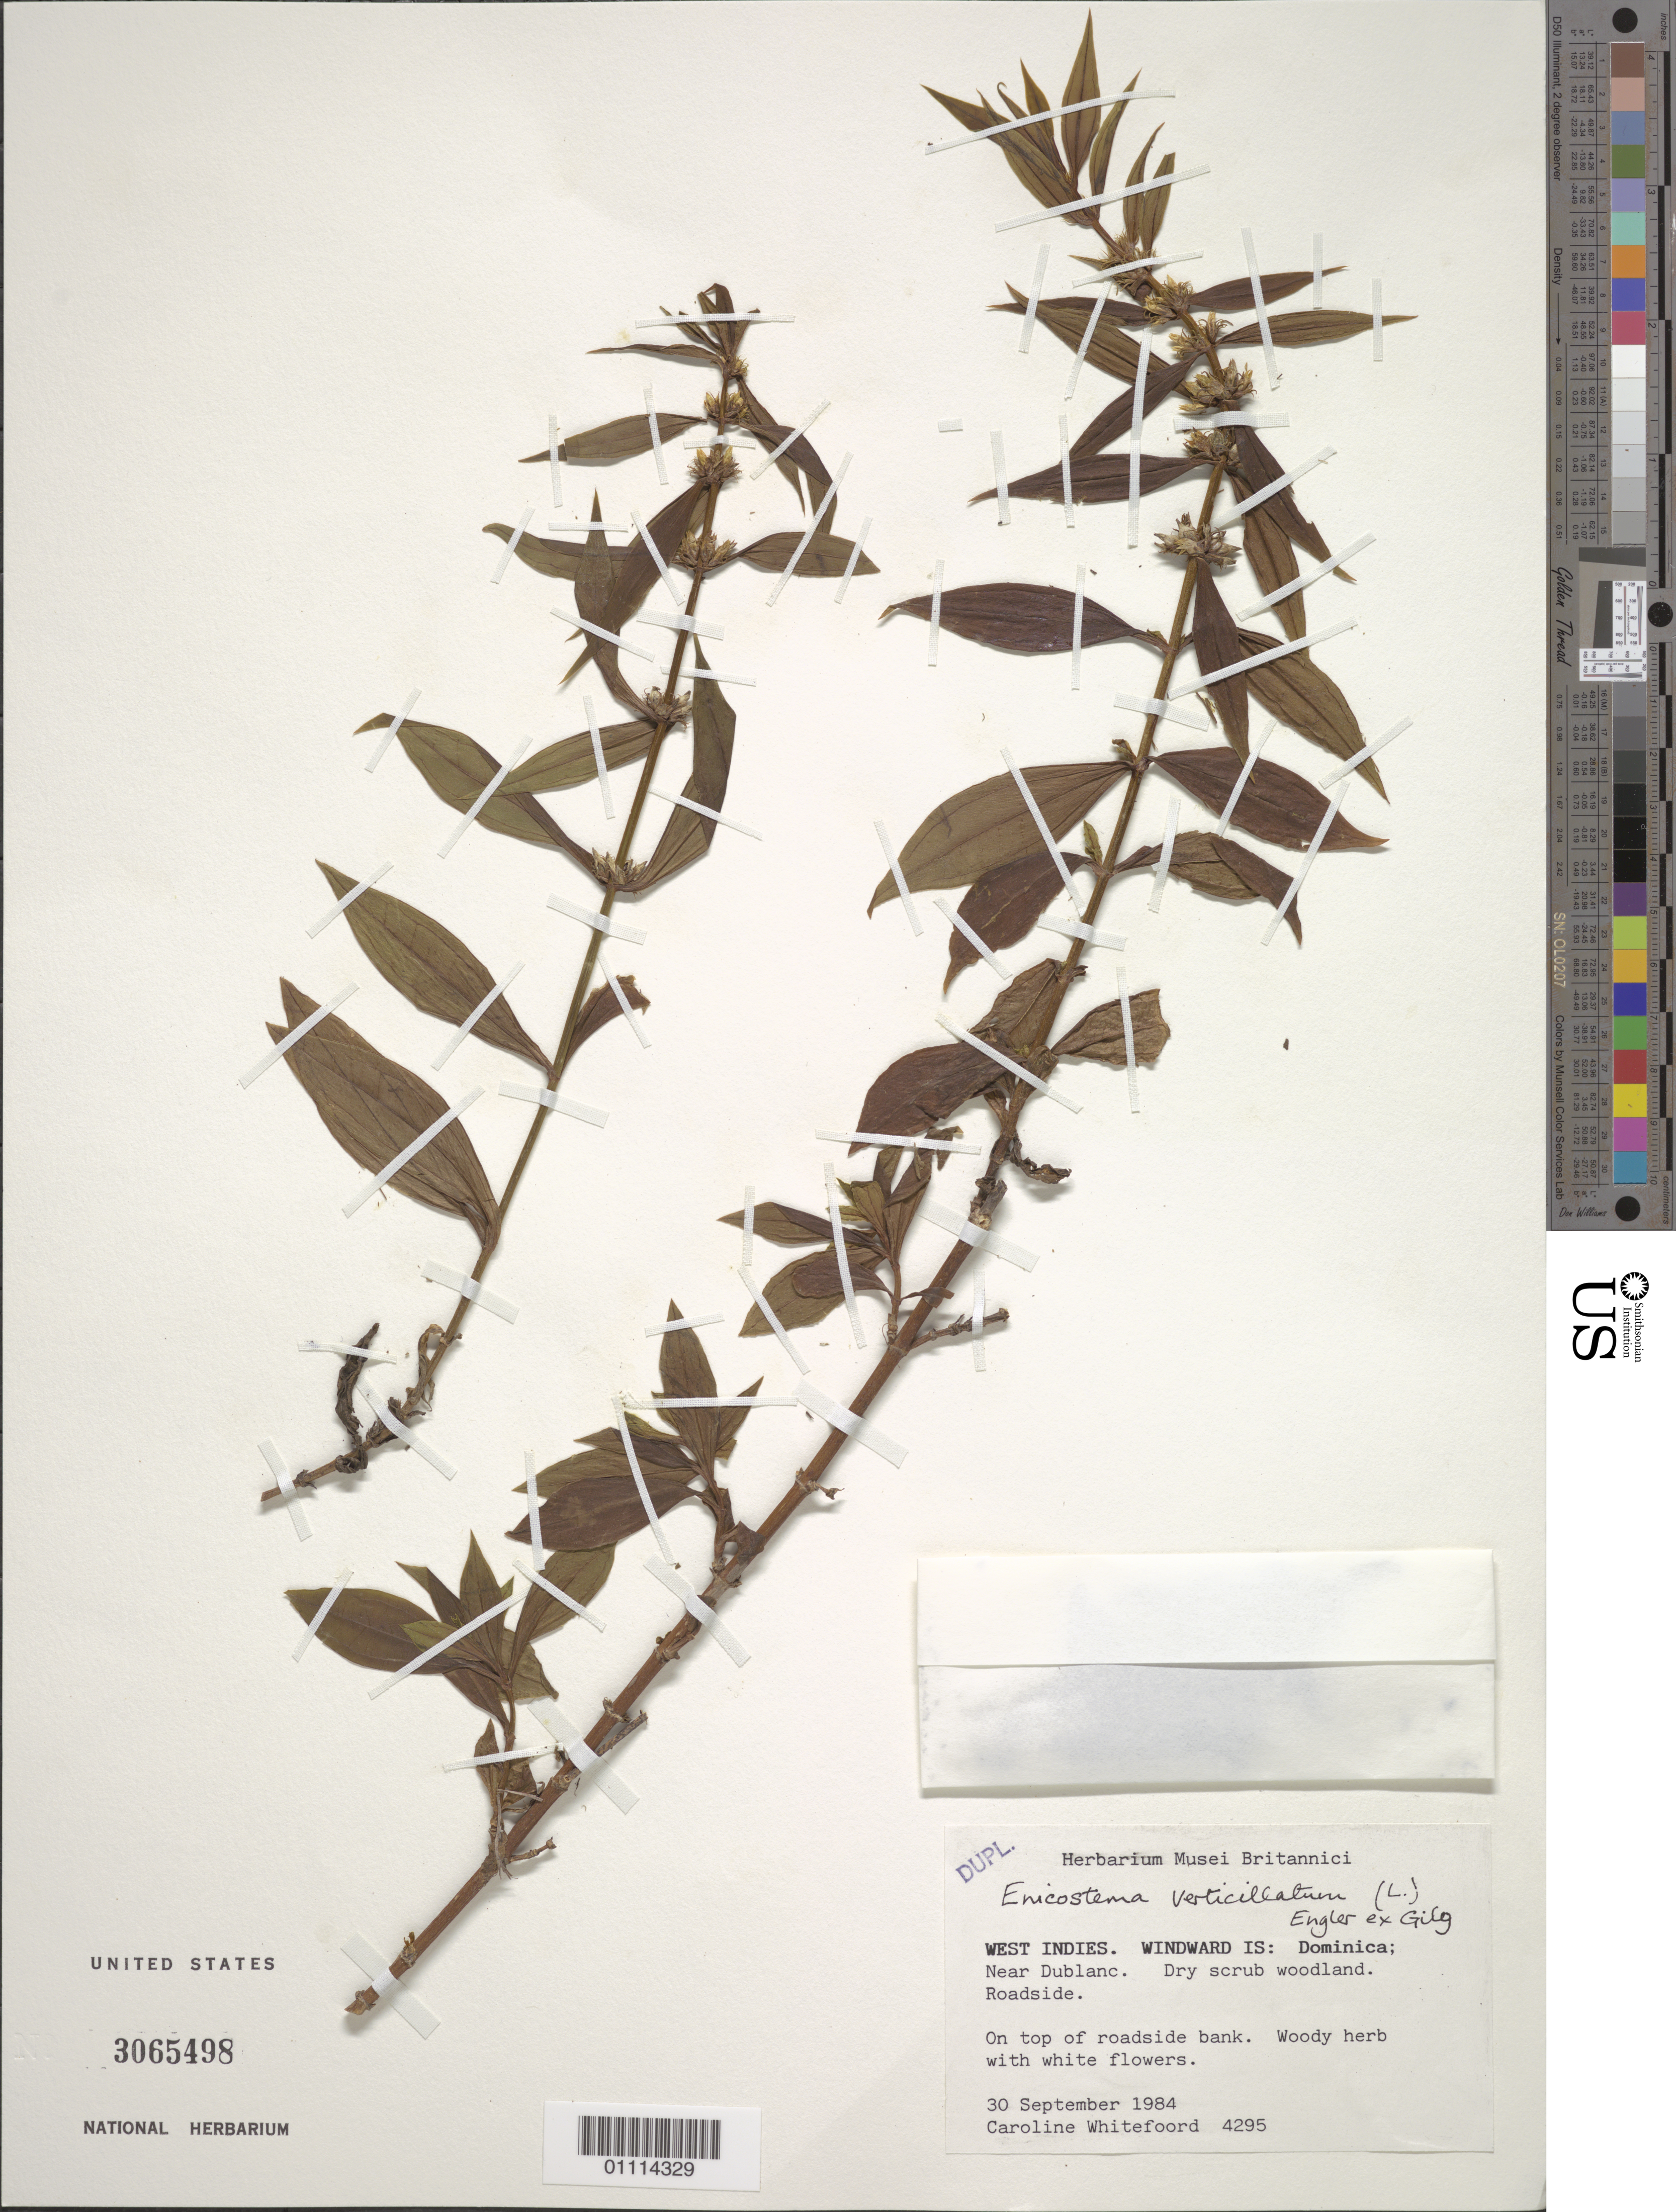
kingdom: Plantae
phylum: Tracheophyta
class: Magnoliopsida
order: Gentianales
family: Gentianaceae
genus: Enicostema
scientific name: Enicostema verticillatum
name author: (L.) Engl.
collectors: C. Whitefoord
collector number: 4295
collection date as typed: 30 Sep 1984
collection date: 1984-09-30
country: Dominica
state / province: St. Peter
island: Dominica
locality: Near Dublanc. Dry scrub woodland. Roadside. On top of roadside bank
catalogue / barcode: US 3065498